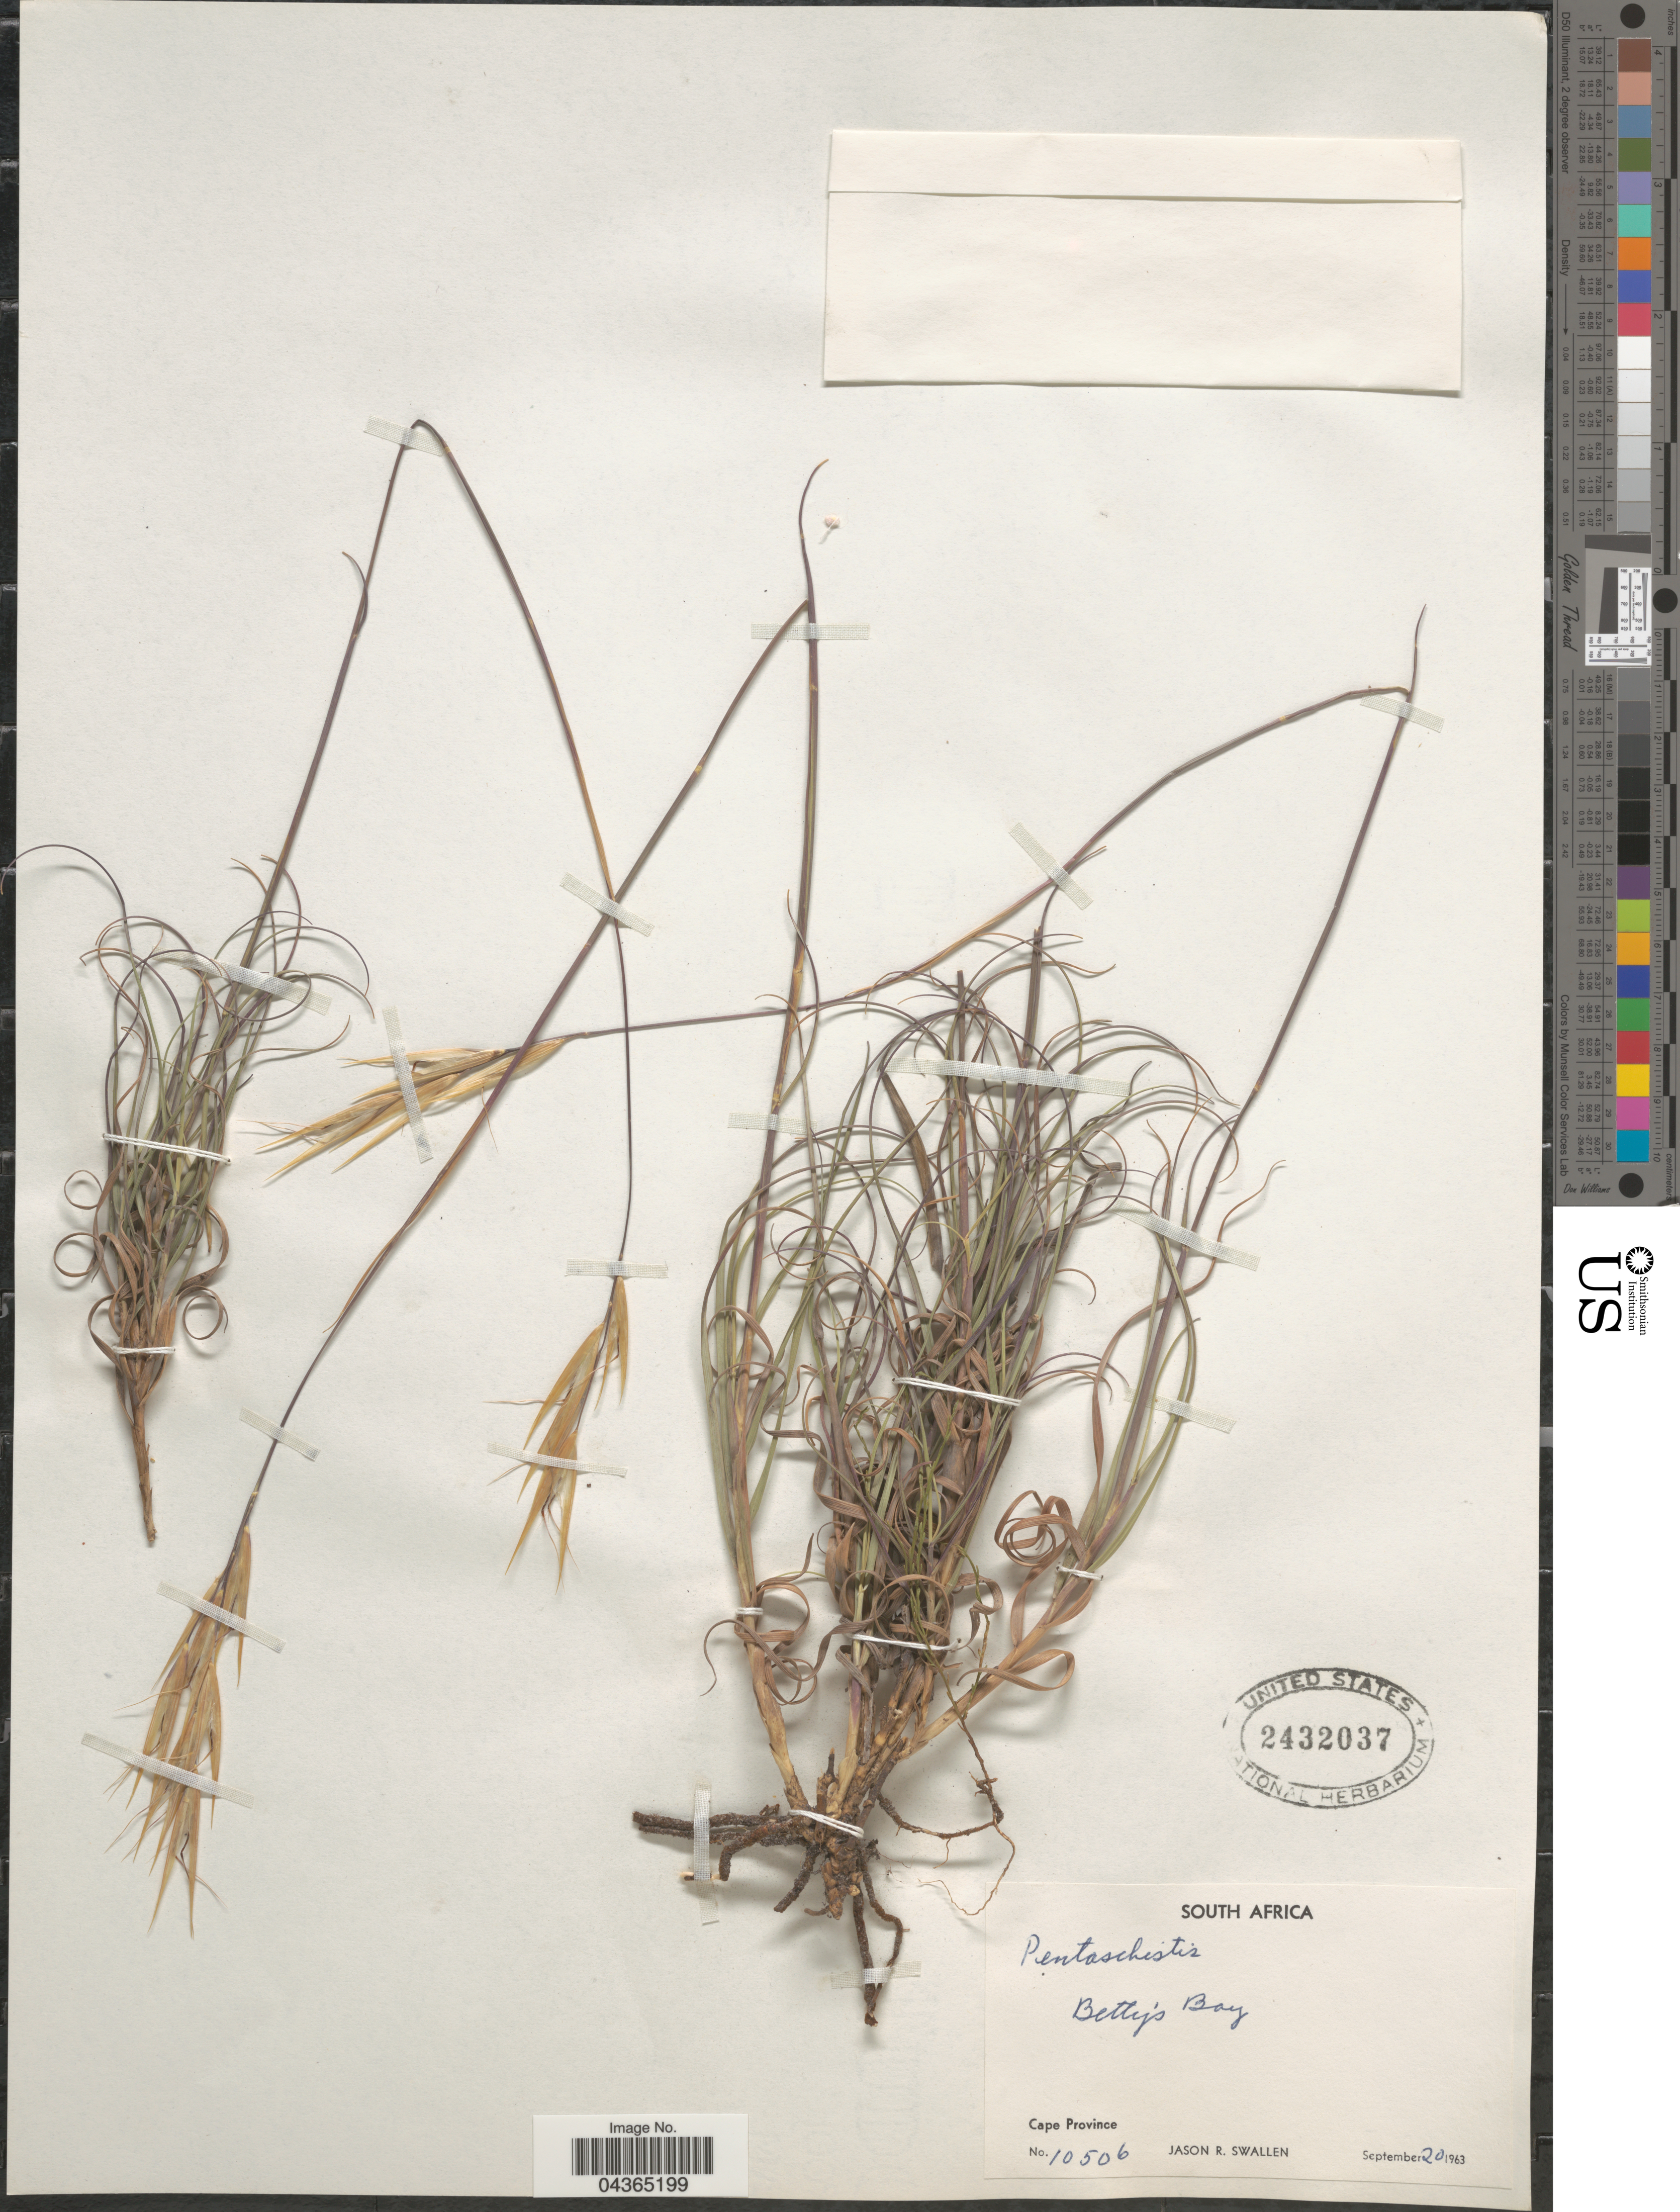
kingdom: Plantae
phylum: Tracheophyta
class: Liliopsida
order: Poales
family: Poaceae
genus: Pentameris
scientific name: Pentameris sp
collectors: J. R. Swallen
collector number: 10506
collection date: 1963-09-20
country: South Africa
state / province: Western Cape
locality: Betty's Bay.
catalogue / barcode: US 2432037